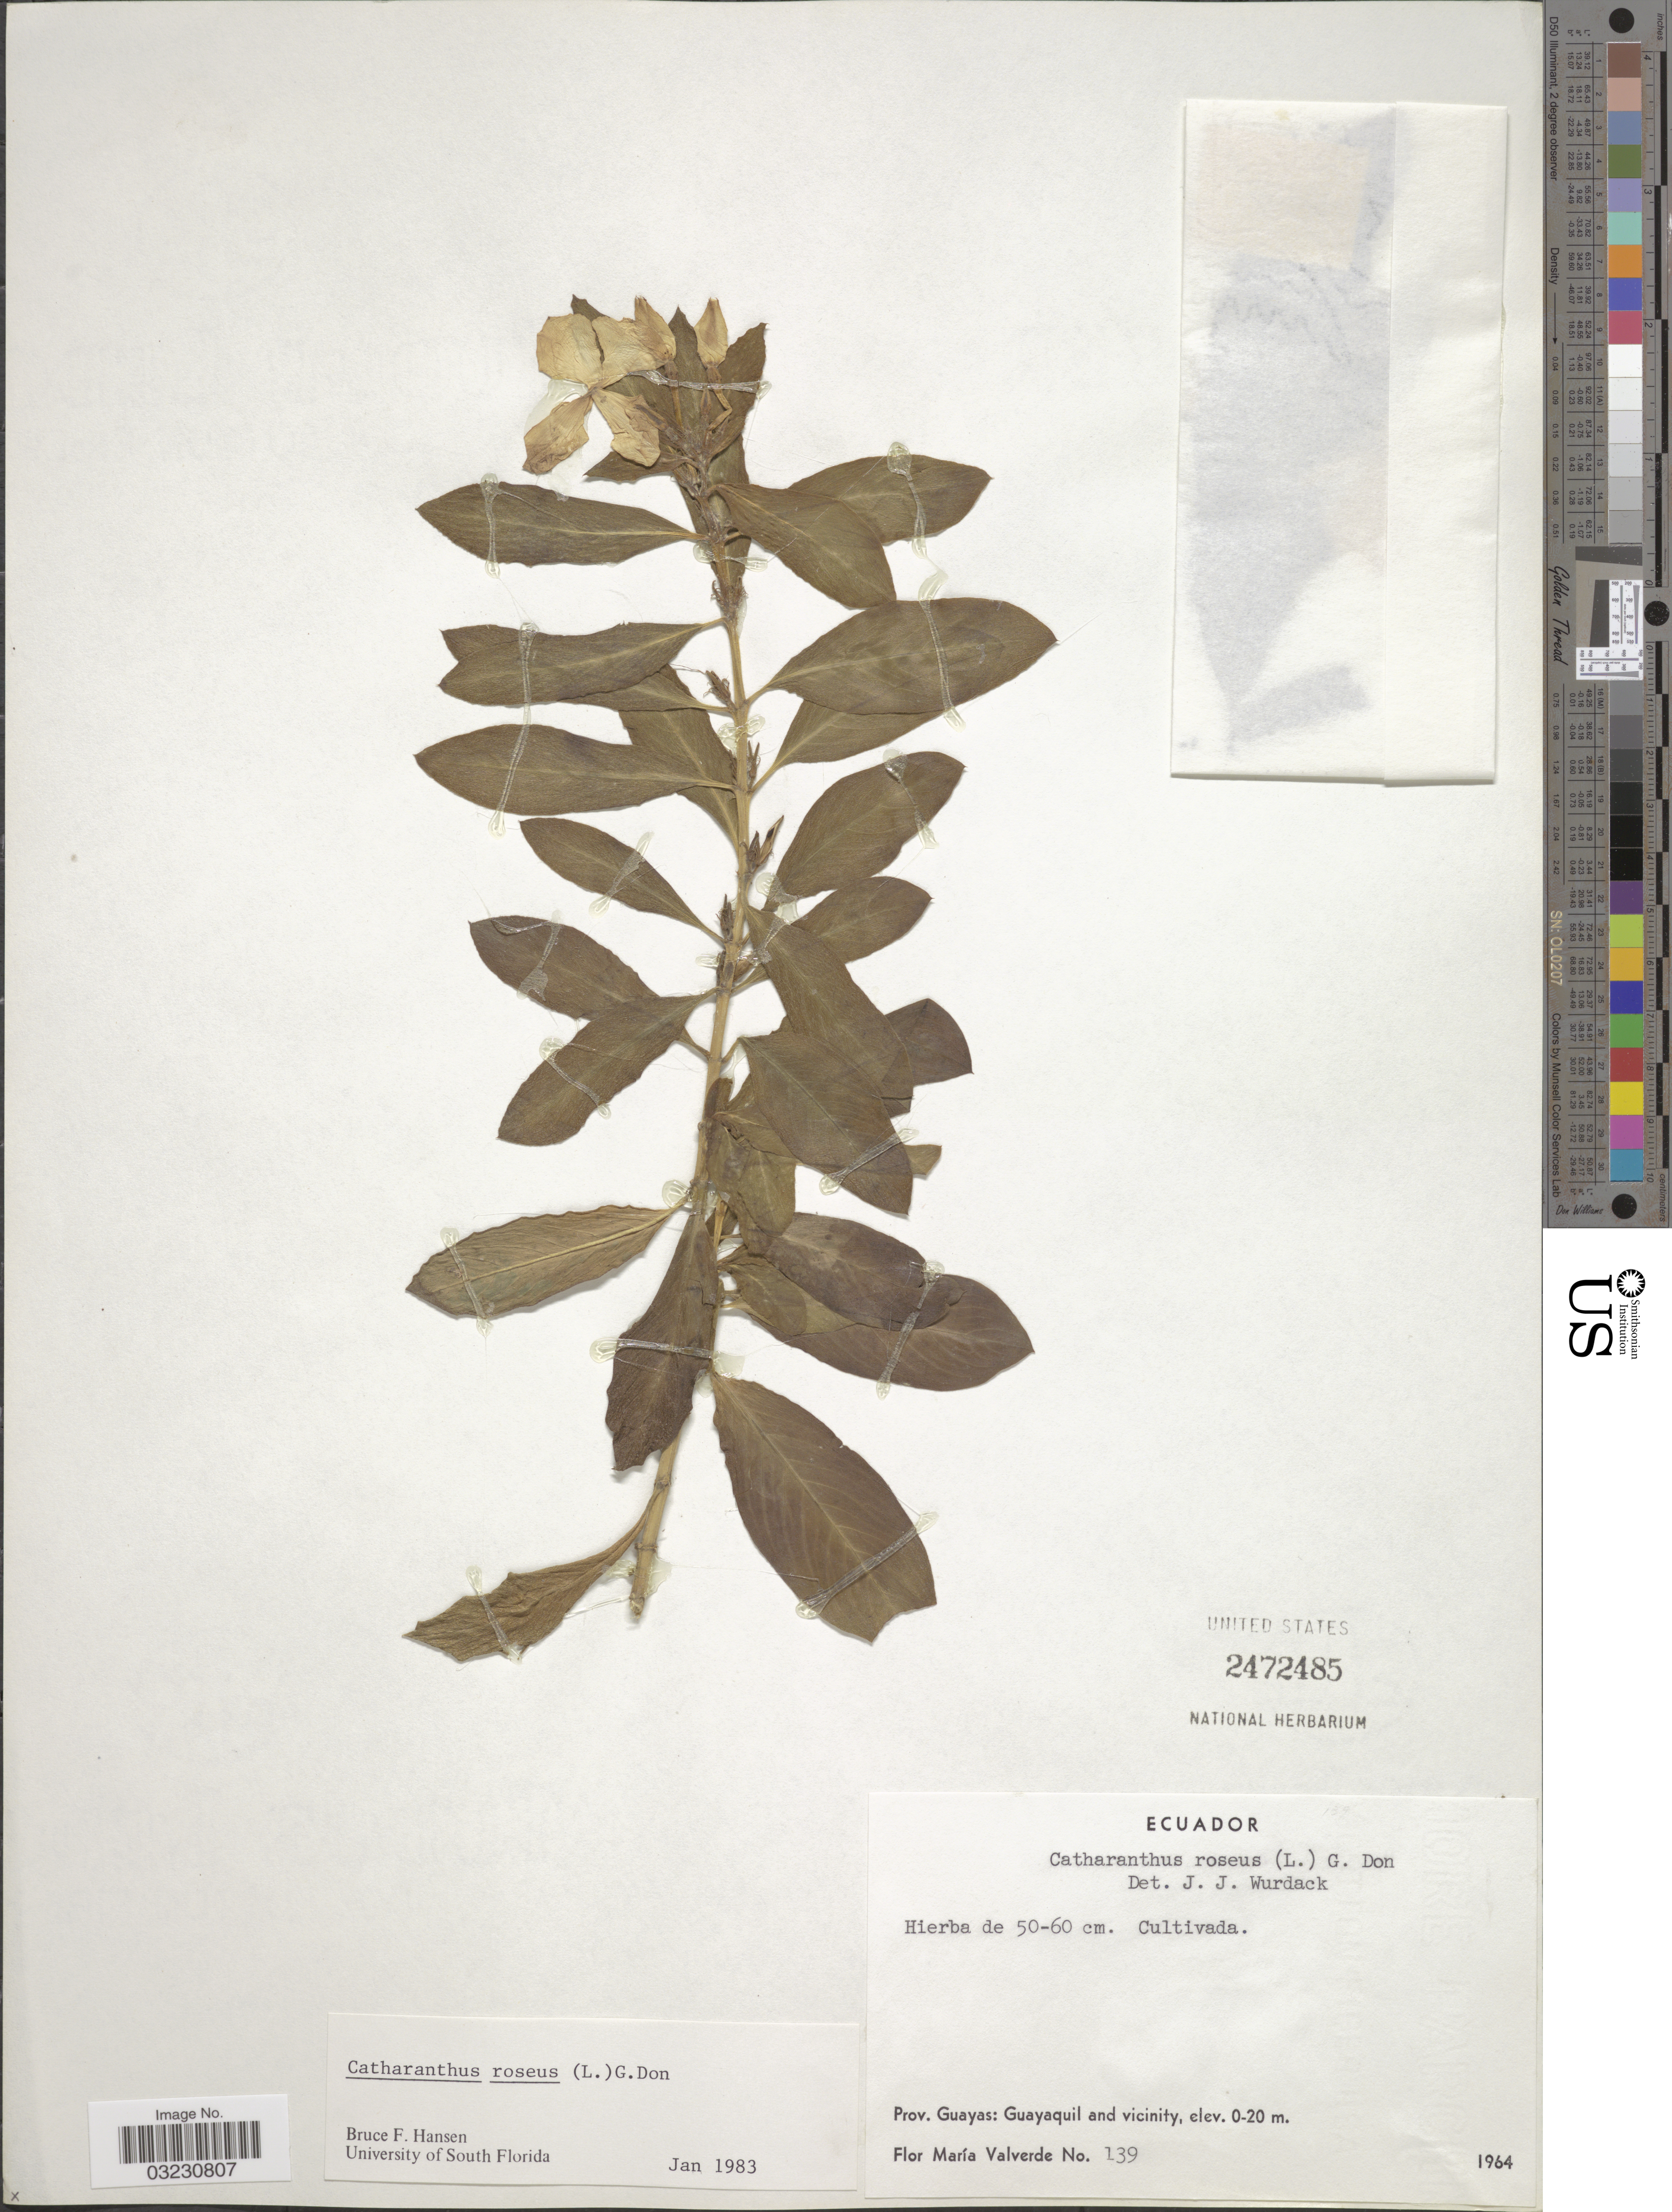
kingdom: Plantae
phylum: Tracheophyta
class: Magnoliopsida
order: Gentianales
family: Apocynaceae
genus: Catharanthus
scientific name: Catharanthus roseus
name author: (L.) G. Don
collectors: F. M. Valverde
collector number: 139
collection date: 1964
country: Ecuador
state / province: Guayas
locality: Guayaquil and vicinity.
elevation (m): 0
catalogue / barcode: US 2472485